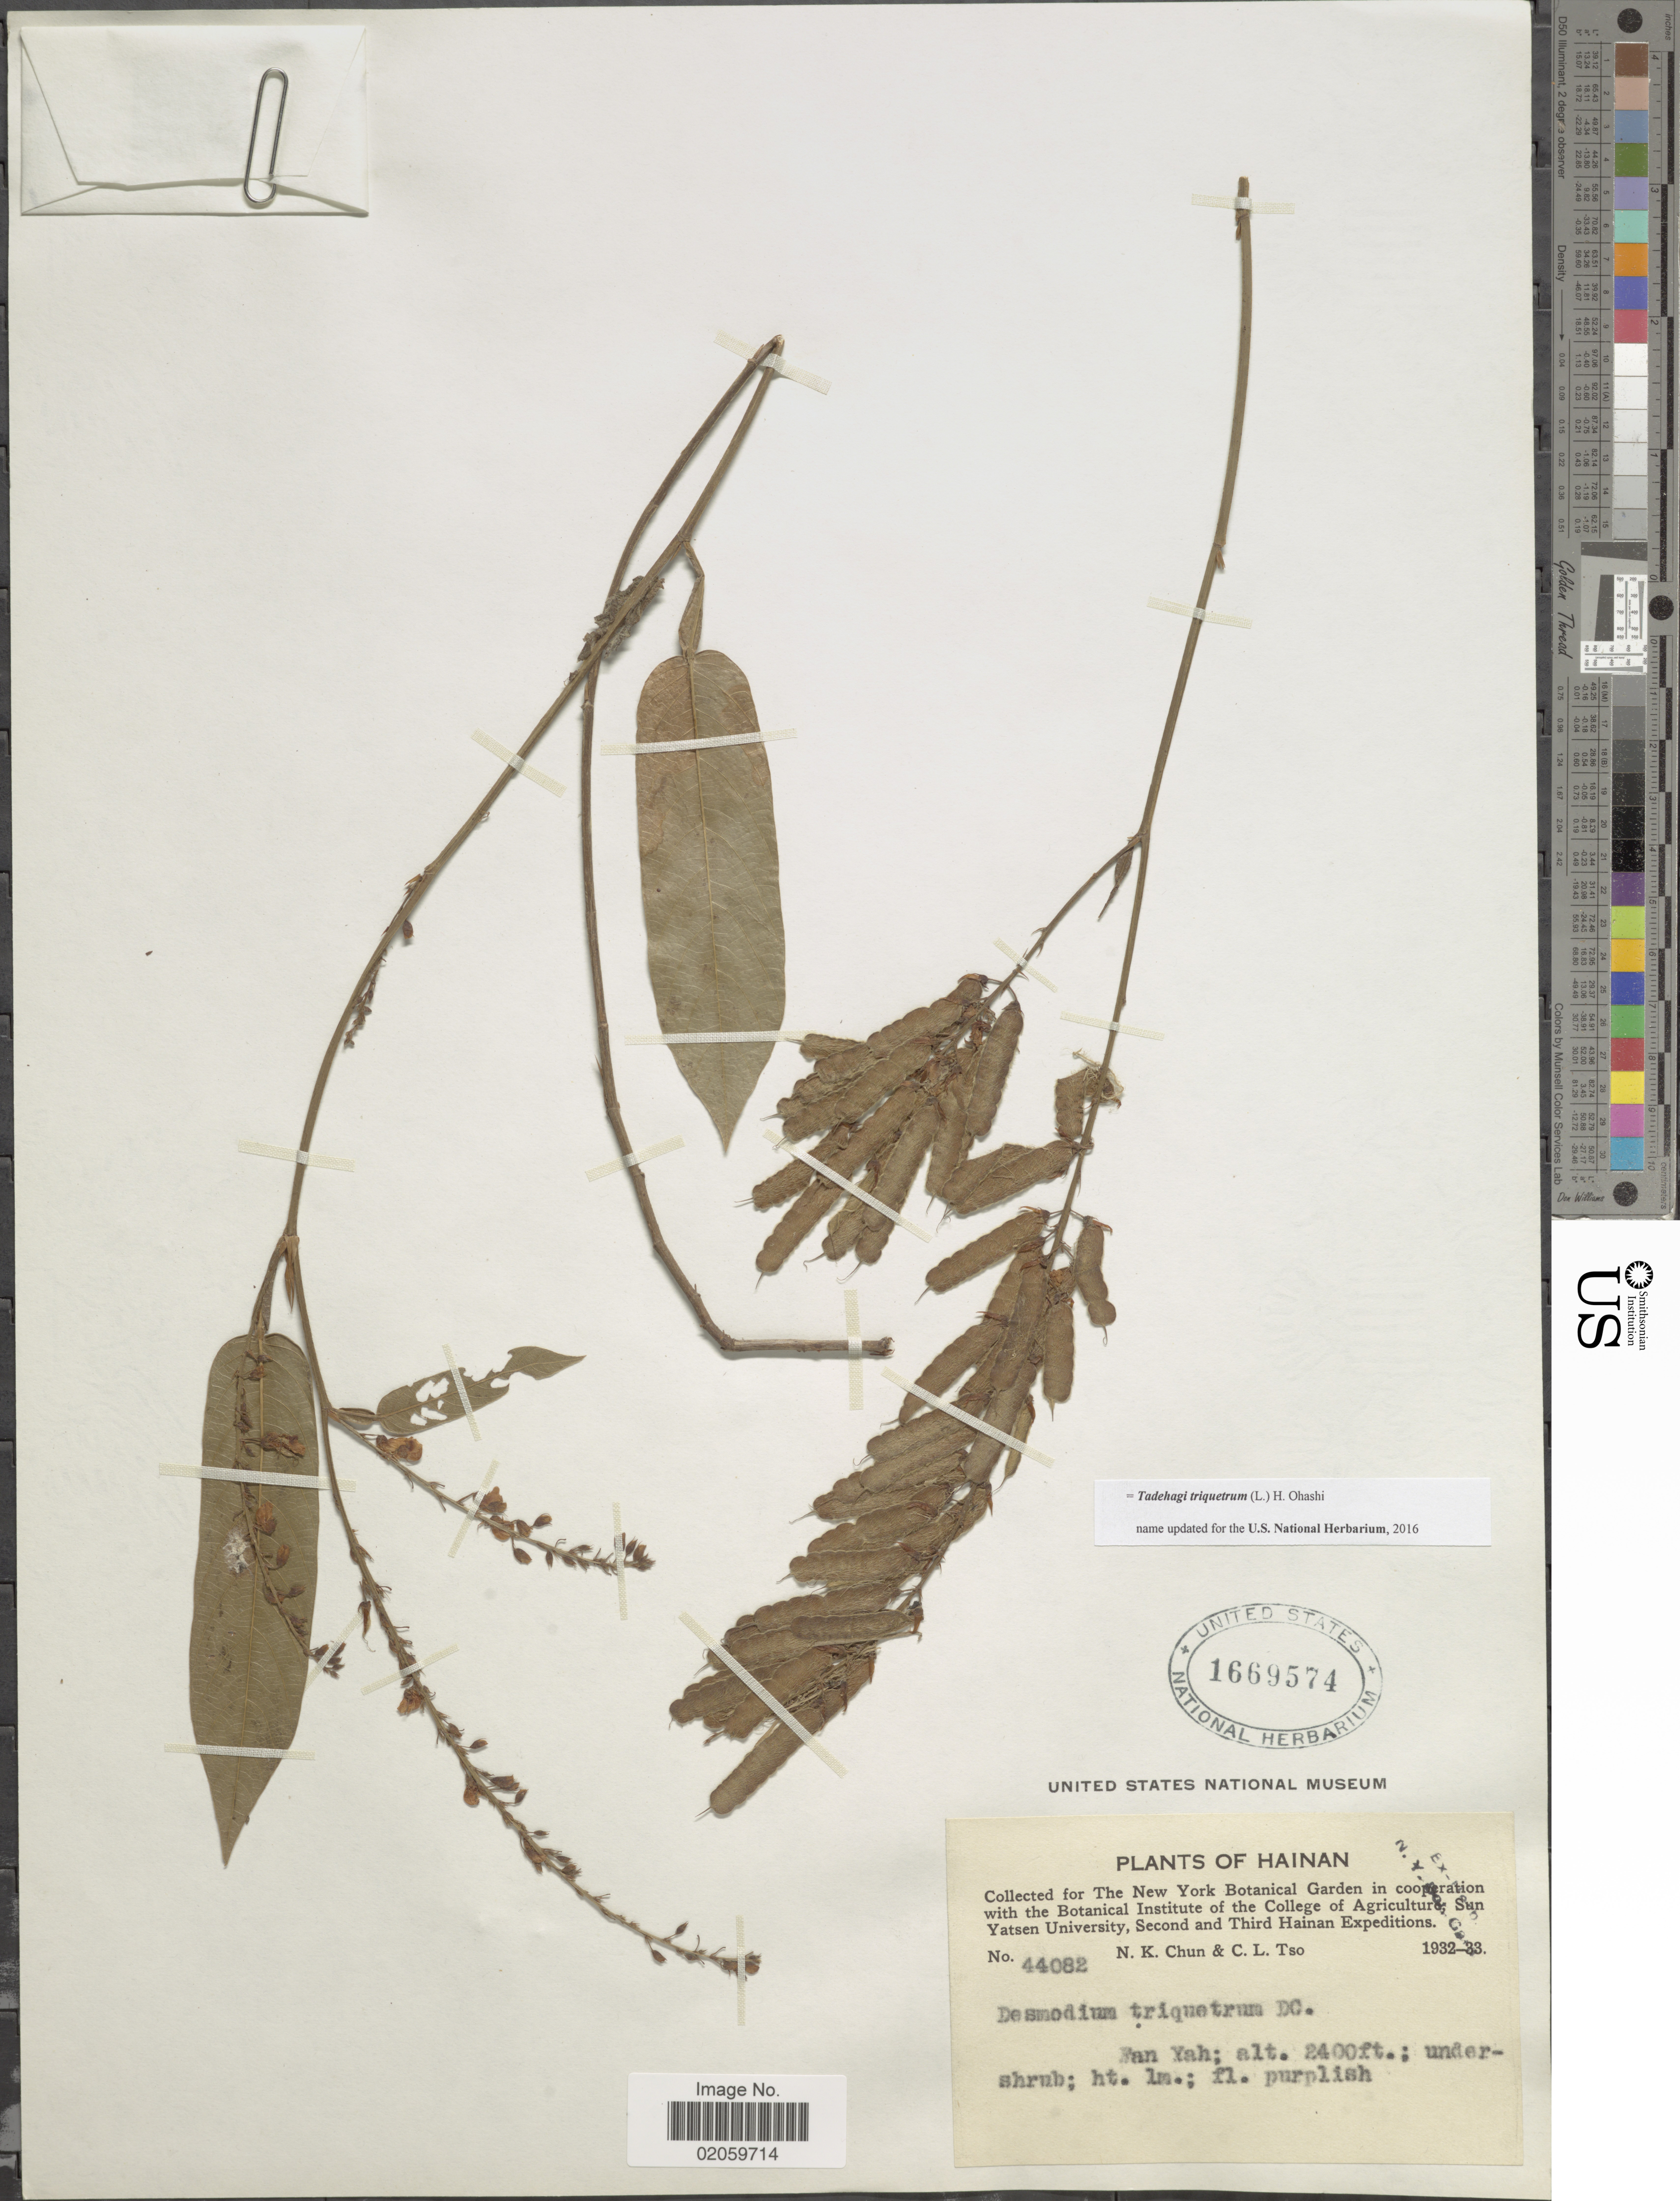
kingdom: Plantae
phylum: Tracheophyta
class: Magnoliopsida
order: Fabales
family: Fabaceae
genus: Tadehagi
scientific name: Tadehagi triquetrum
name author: (L.) H. Ohashi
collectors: N. K. Chun & C. Tso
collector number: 44082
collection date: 1932/1933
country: China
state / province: Hainan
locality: Fan Yah, Hainan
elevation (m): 732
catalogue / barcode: US 1669574